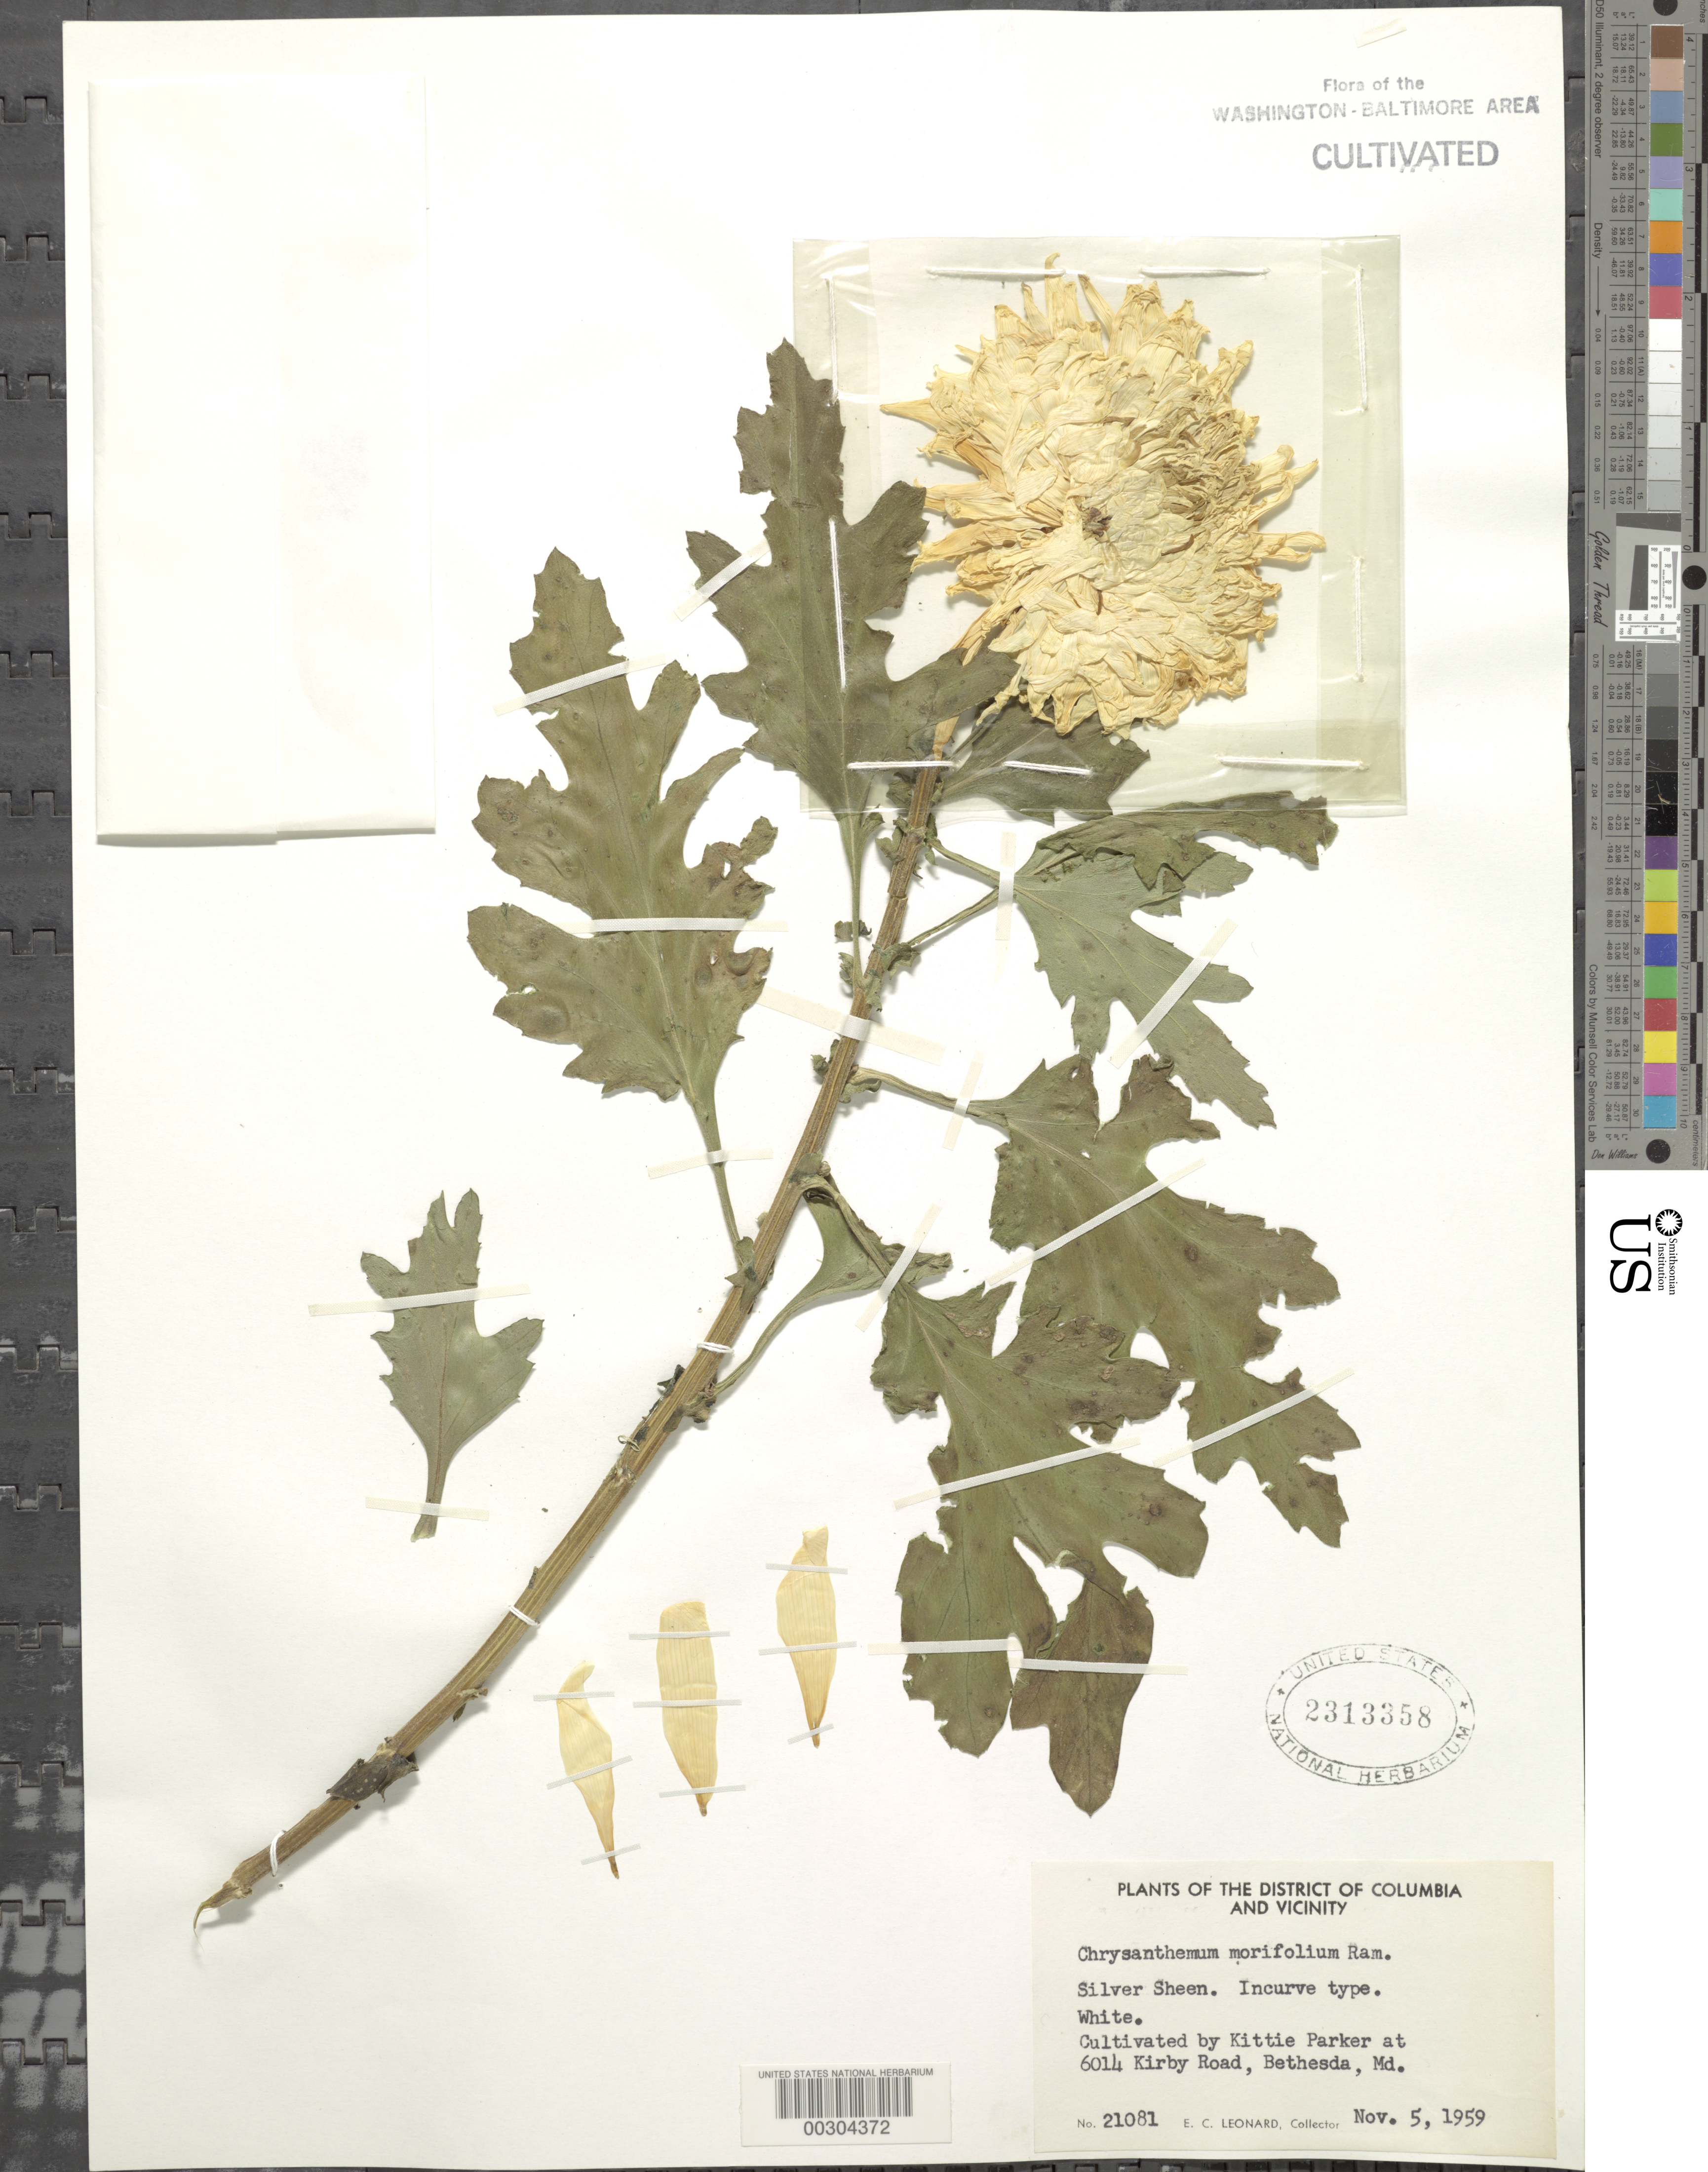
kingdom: Plantae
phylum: Tracheophyta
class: Magnoliopsida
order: Asterales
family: Asteraceae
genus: Chrysanthemum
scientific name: Chrysanthemum morifolium 'Silver Sheen'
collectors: E. C. Leonard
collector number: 21081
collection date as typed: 05 Nov 1959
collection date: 1959-11-05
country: United States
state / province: Maryland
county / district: Montgomery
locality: Bethesda, 6014 Kirby Rd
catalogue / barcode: US 2313358